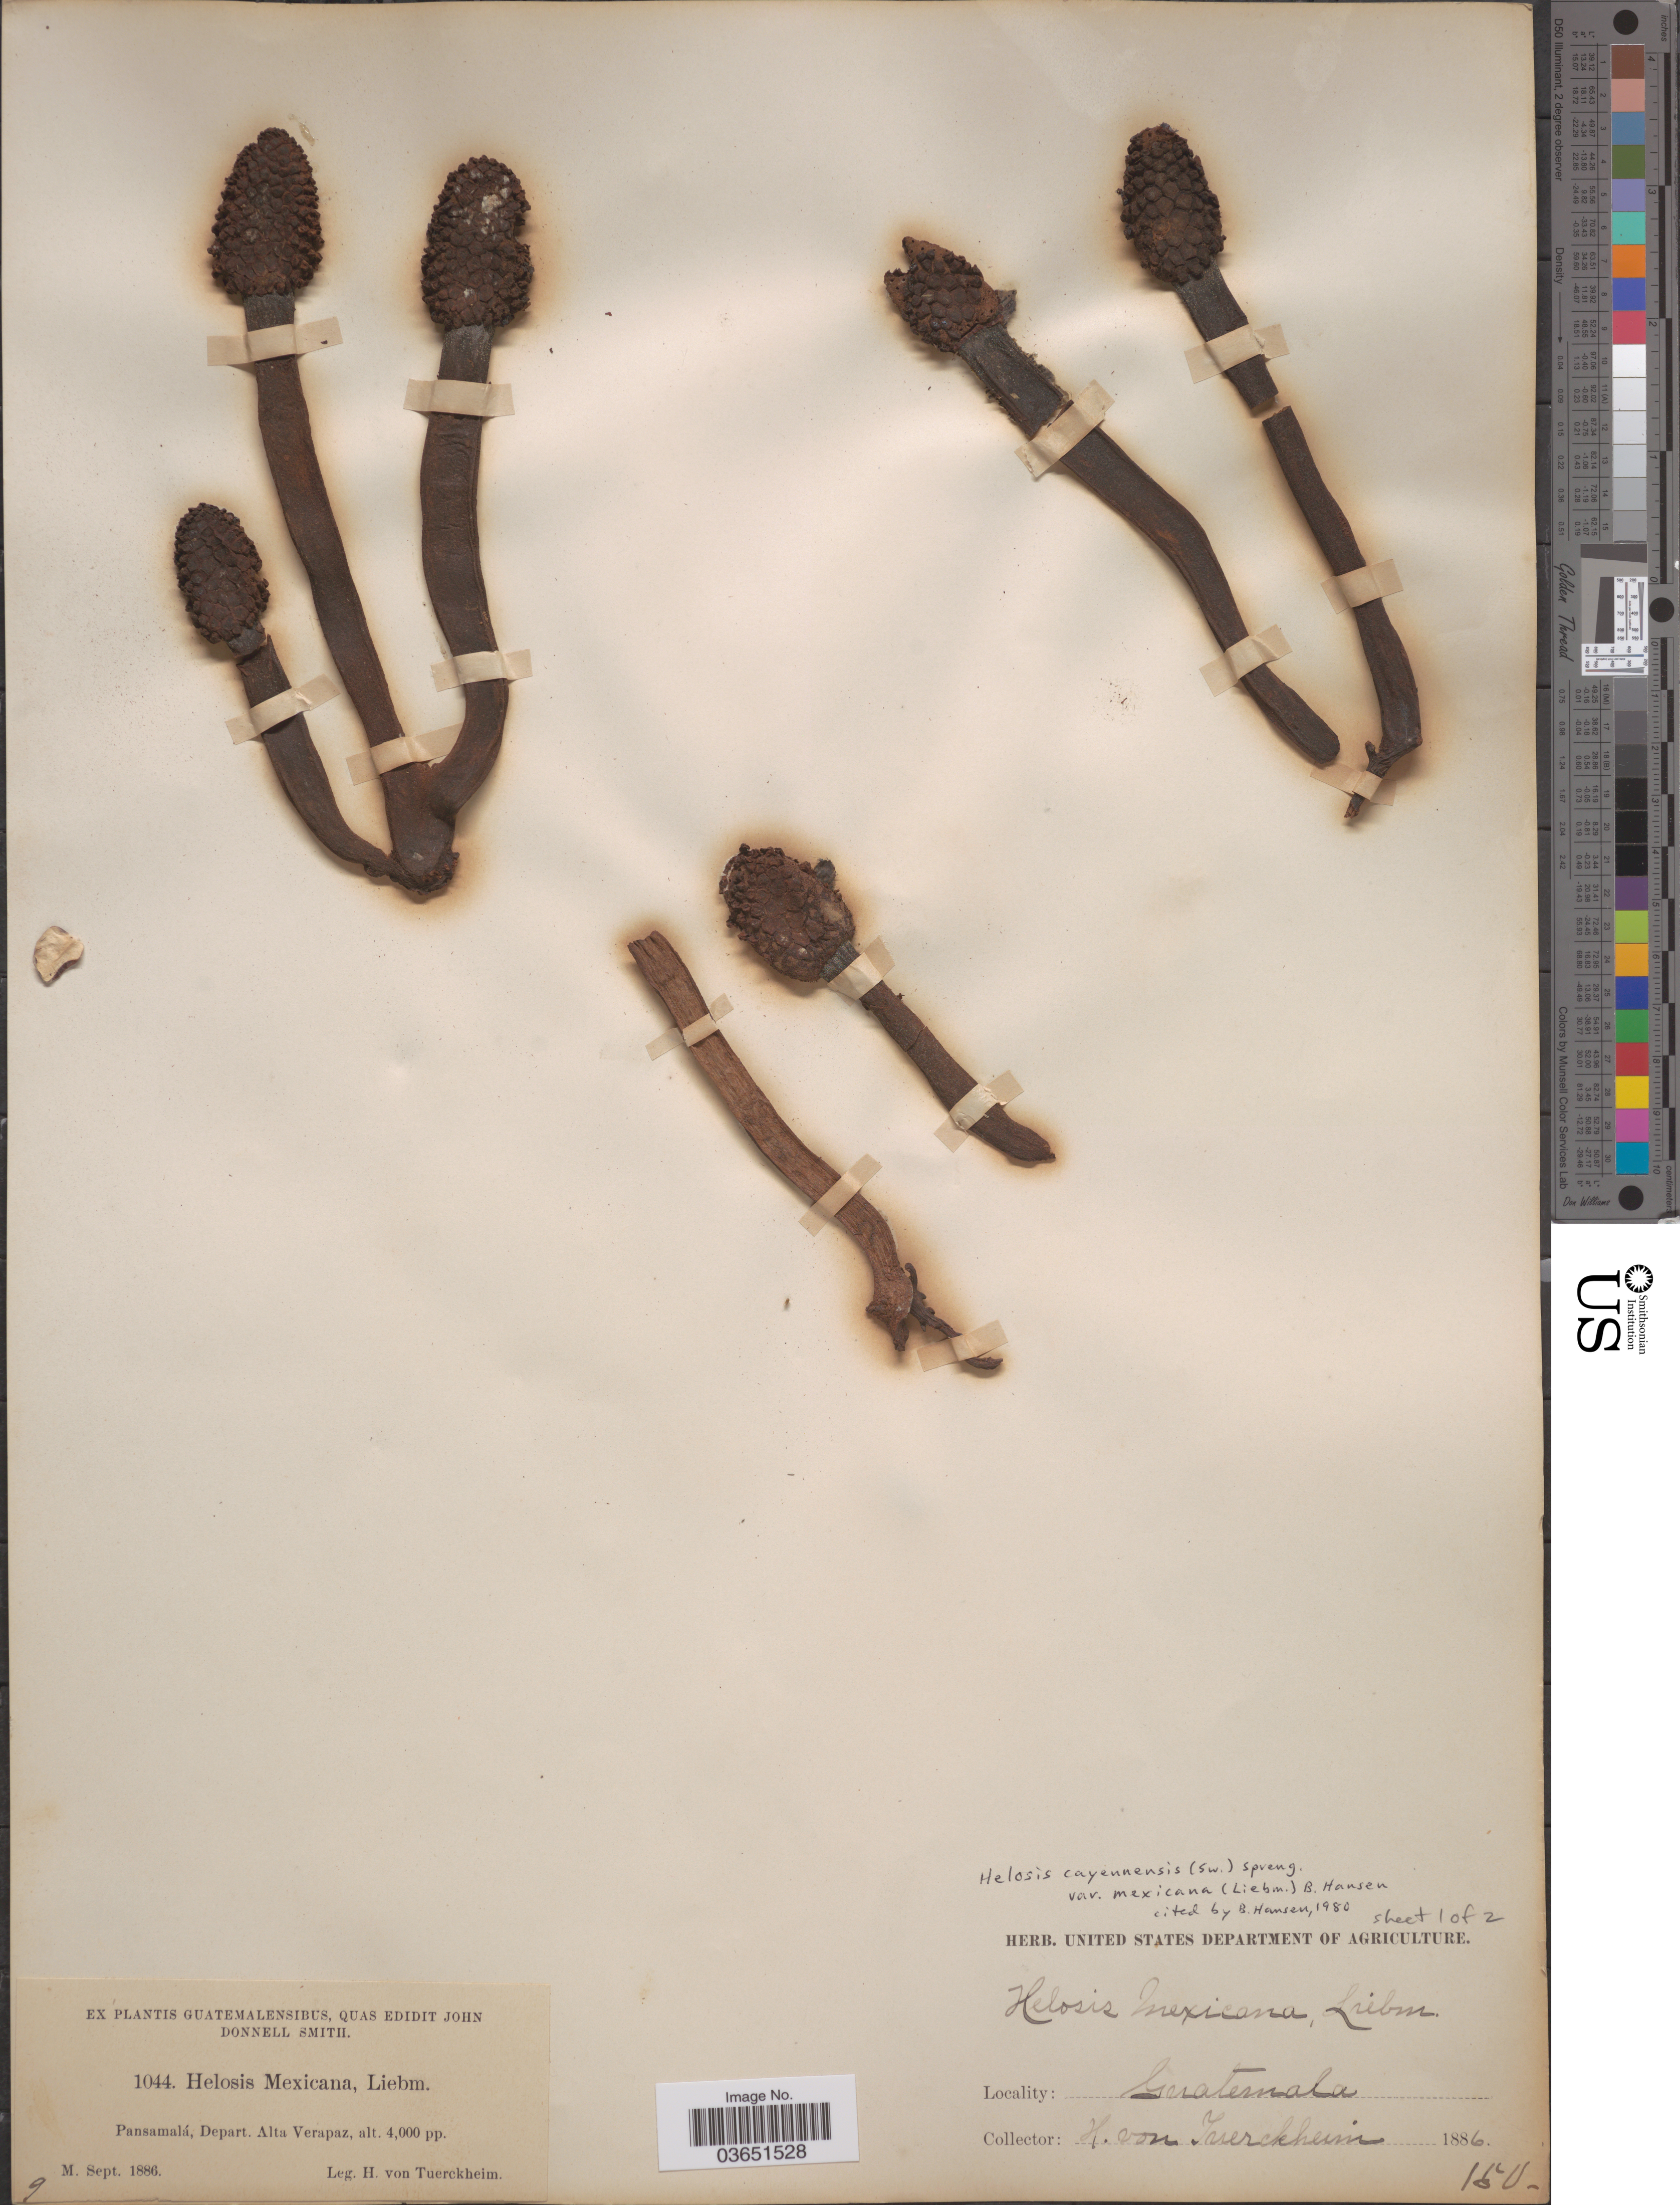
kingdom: Plantae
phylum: Tracheophyta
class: Magnoliopsida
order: Santalales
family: Balanophoraceae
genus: Helosis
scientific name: Helosis cayanensis var. mexicana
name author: (Liebm.) B. Hansen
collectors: H. von Türckheim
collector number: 1044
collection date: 1886-09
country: Guatemala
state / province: Alta Verapaz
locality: Pansamalá, Depart. Alta Verapaz.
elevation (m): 1219